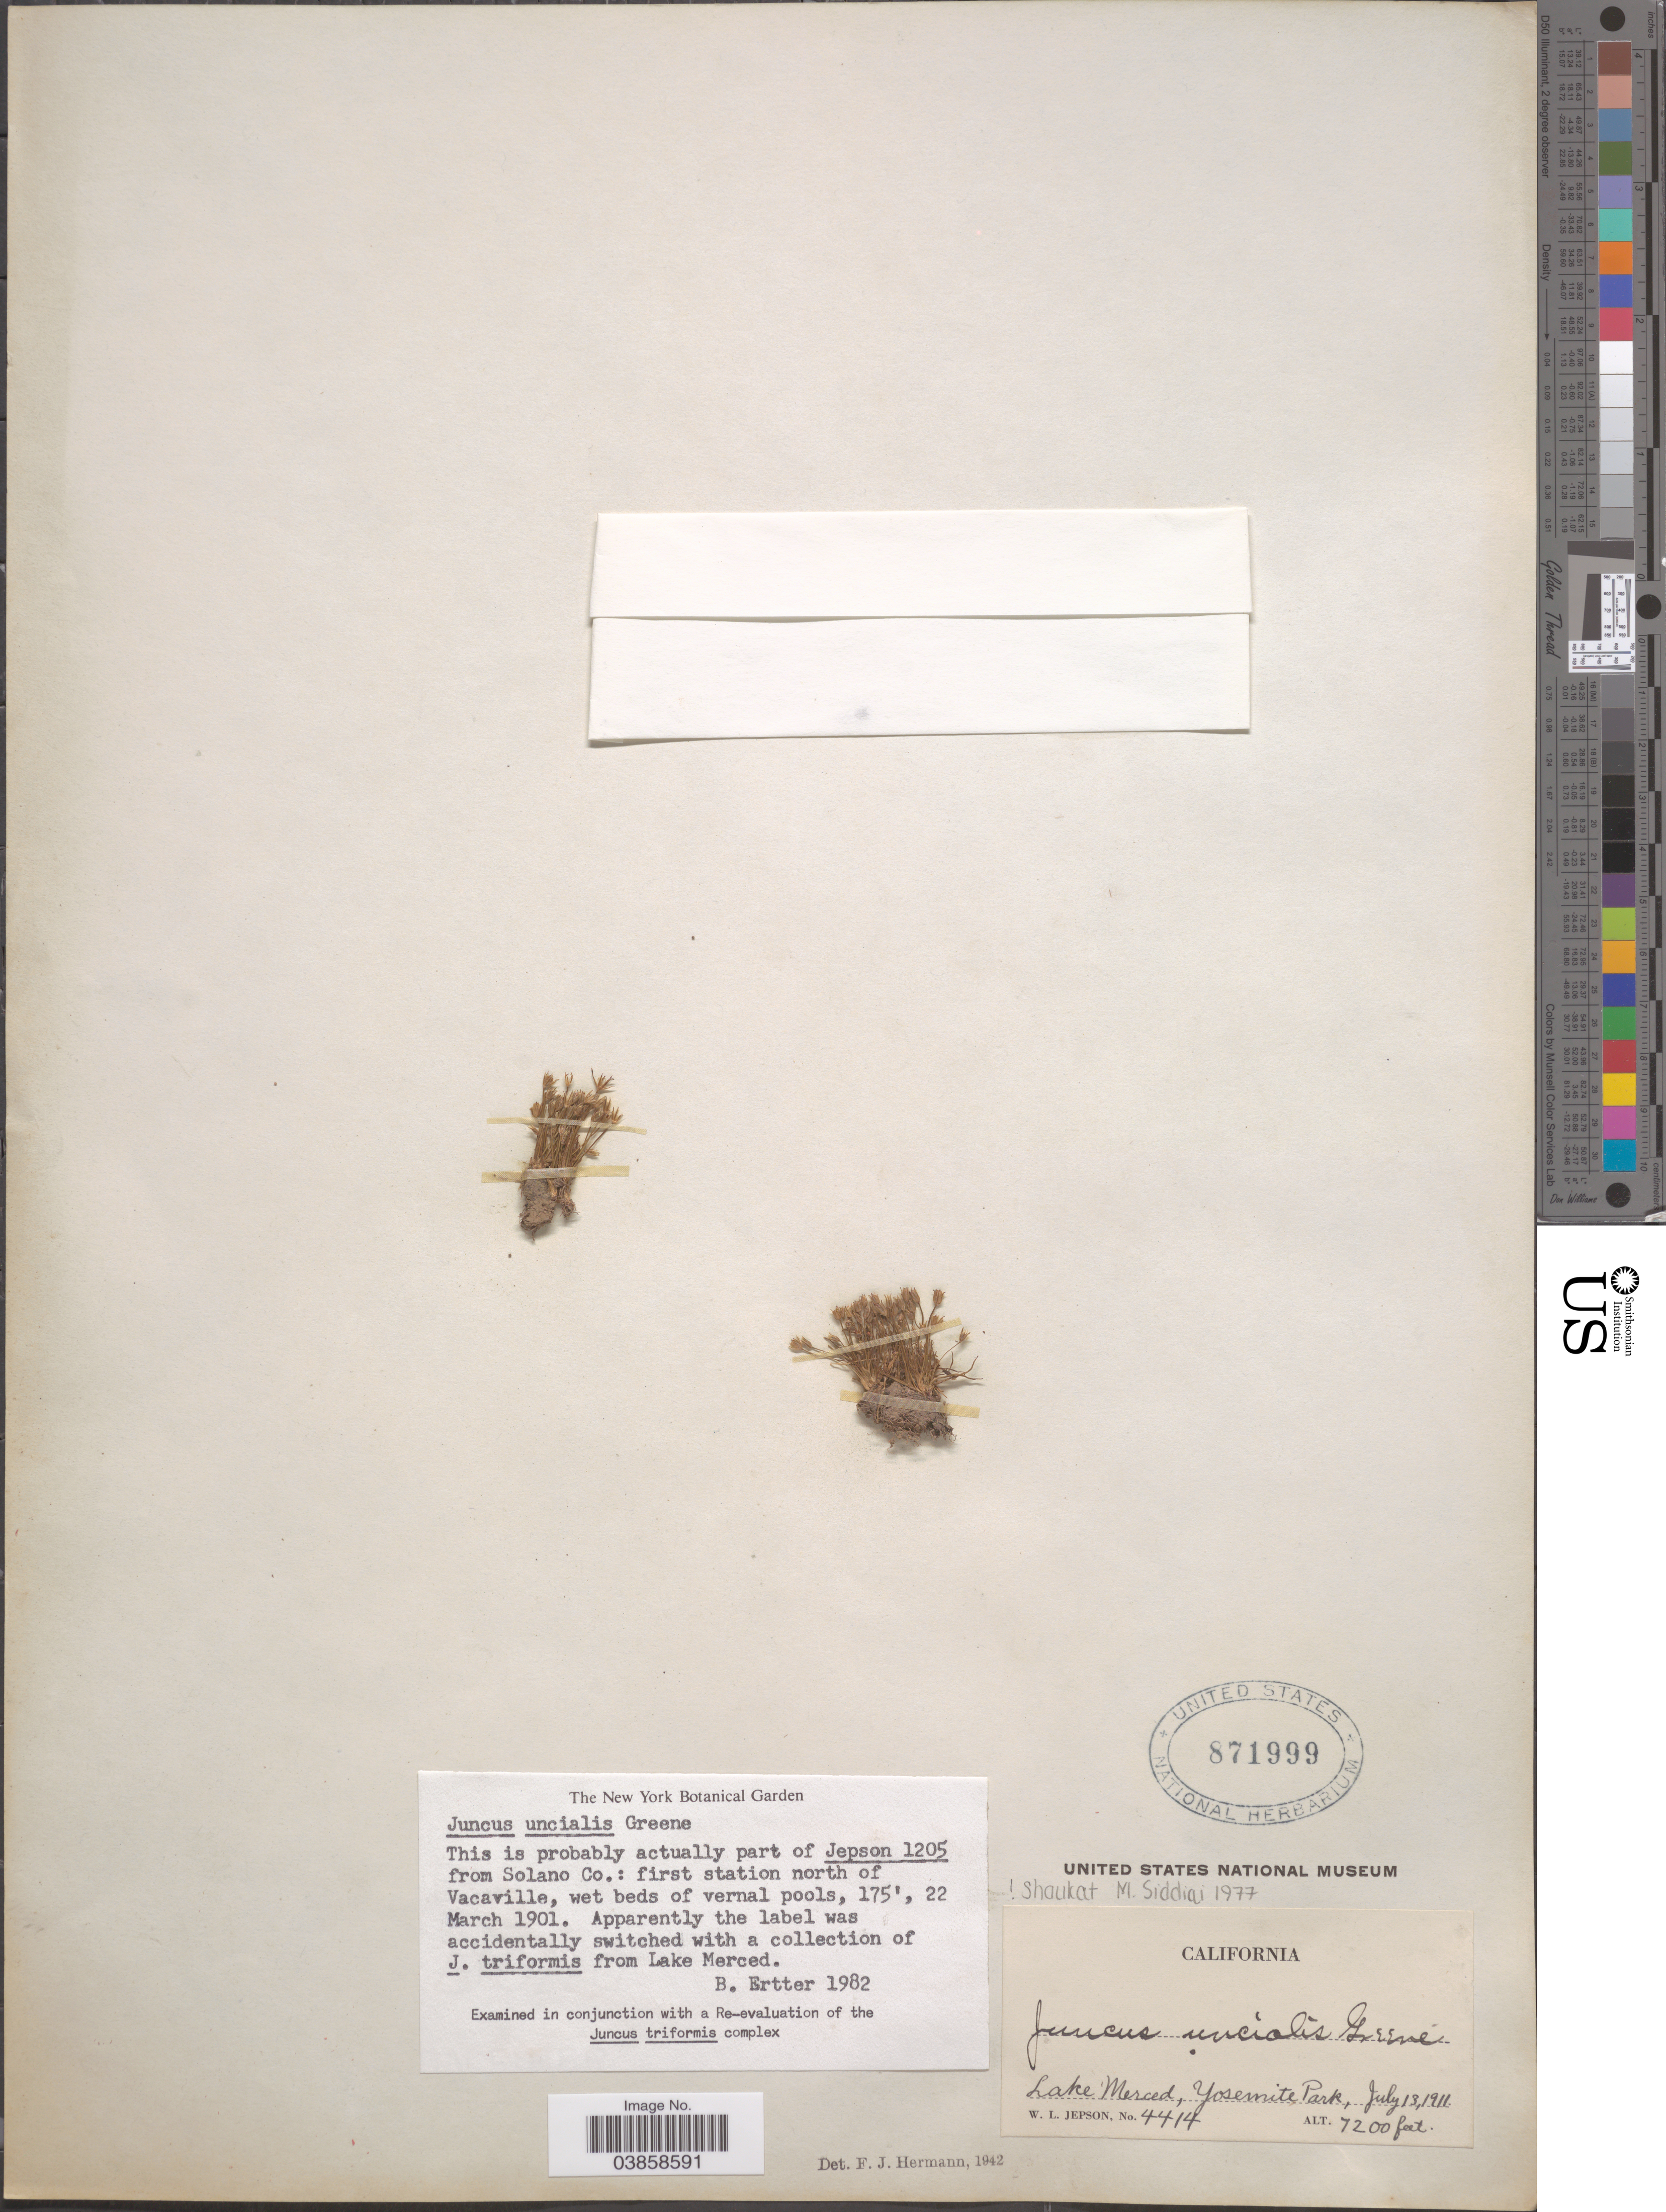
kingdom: Plantae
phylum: Tracheophyta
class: Liliopsida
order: Poales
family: Juncaceae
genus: Juncus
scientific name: Juncus uncialis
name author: Greene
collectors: W. L. Jepson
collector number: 4414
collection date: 1911-07-13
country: United States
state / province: California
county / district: Mariposa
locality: Lake Merced, Yosemite Park.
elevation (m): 2195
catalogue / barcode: US 871999